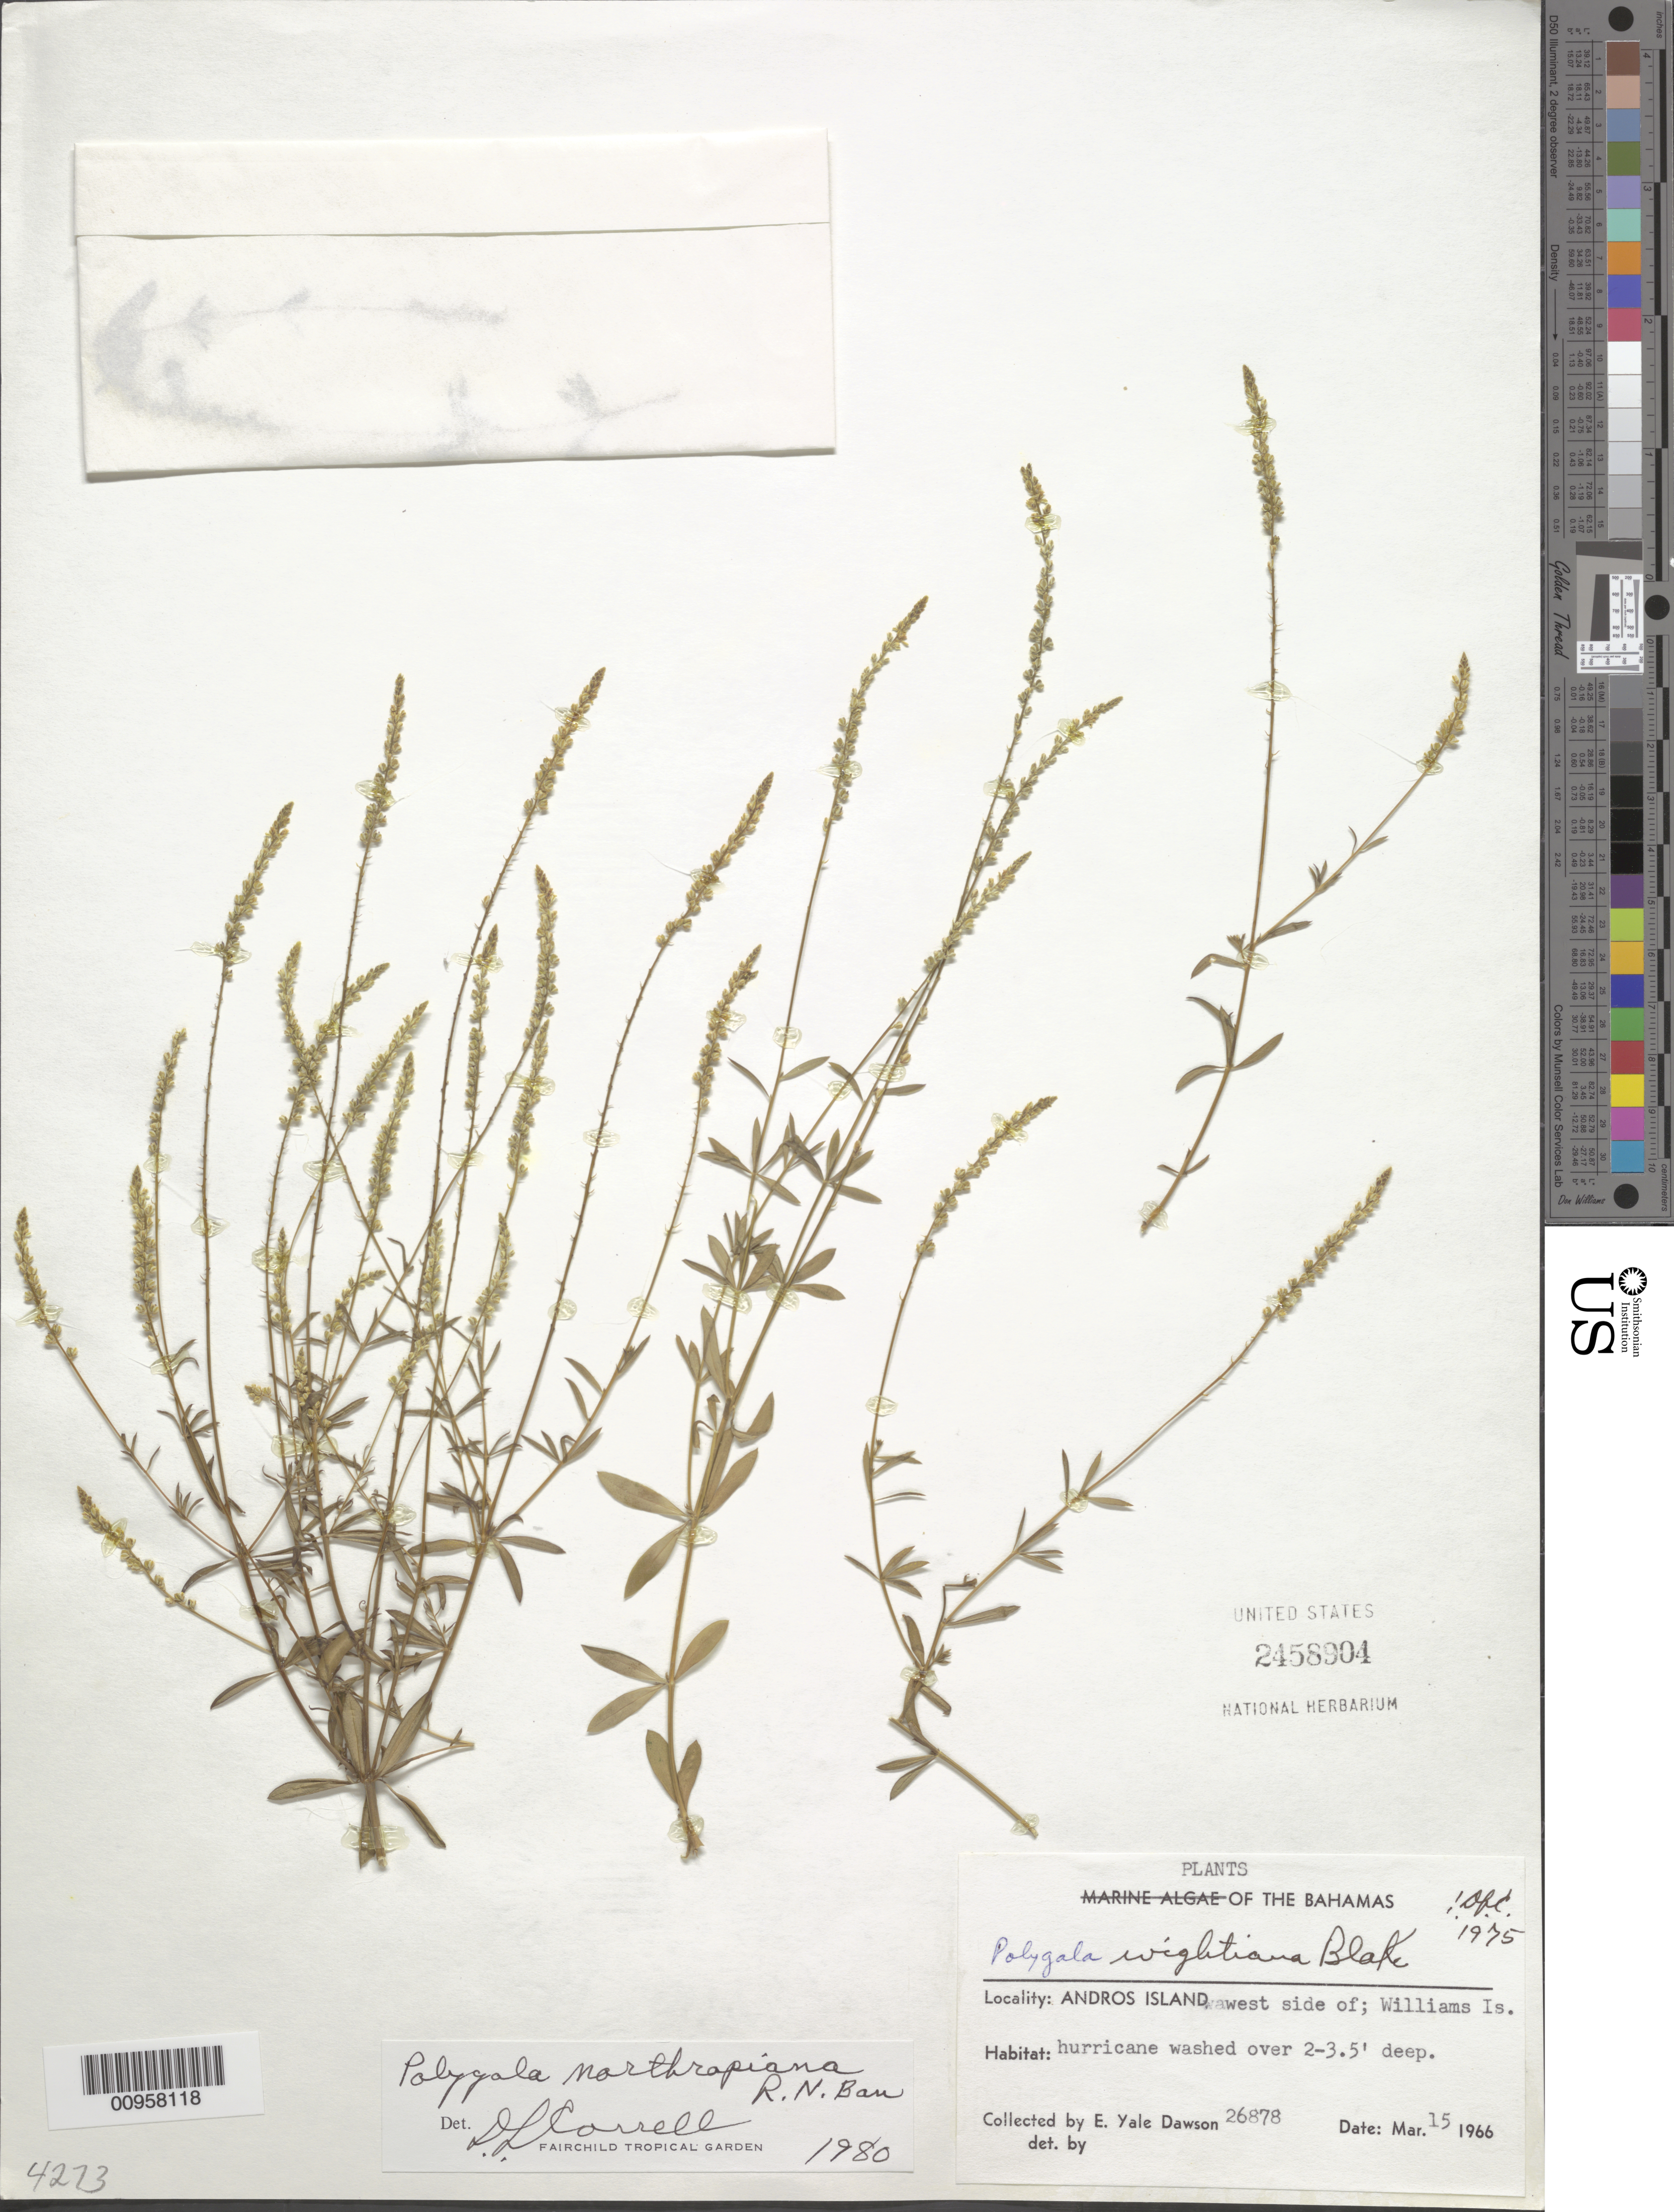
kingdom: Plantae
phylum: Tracheophyta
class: Magnoliopsida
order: Fabales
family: Polygalaceae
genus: Polygala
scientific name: Polygala northropiana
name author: R. N. Banerjee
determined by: Correll, D. S.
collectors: E. Y. Dawson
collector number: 26878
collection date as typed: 15 Mar 1966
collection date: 1966-03-15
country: Bahamas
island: Williams Island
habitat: Hurricane washed over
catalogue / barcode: US 2458904